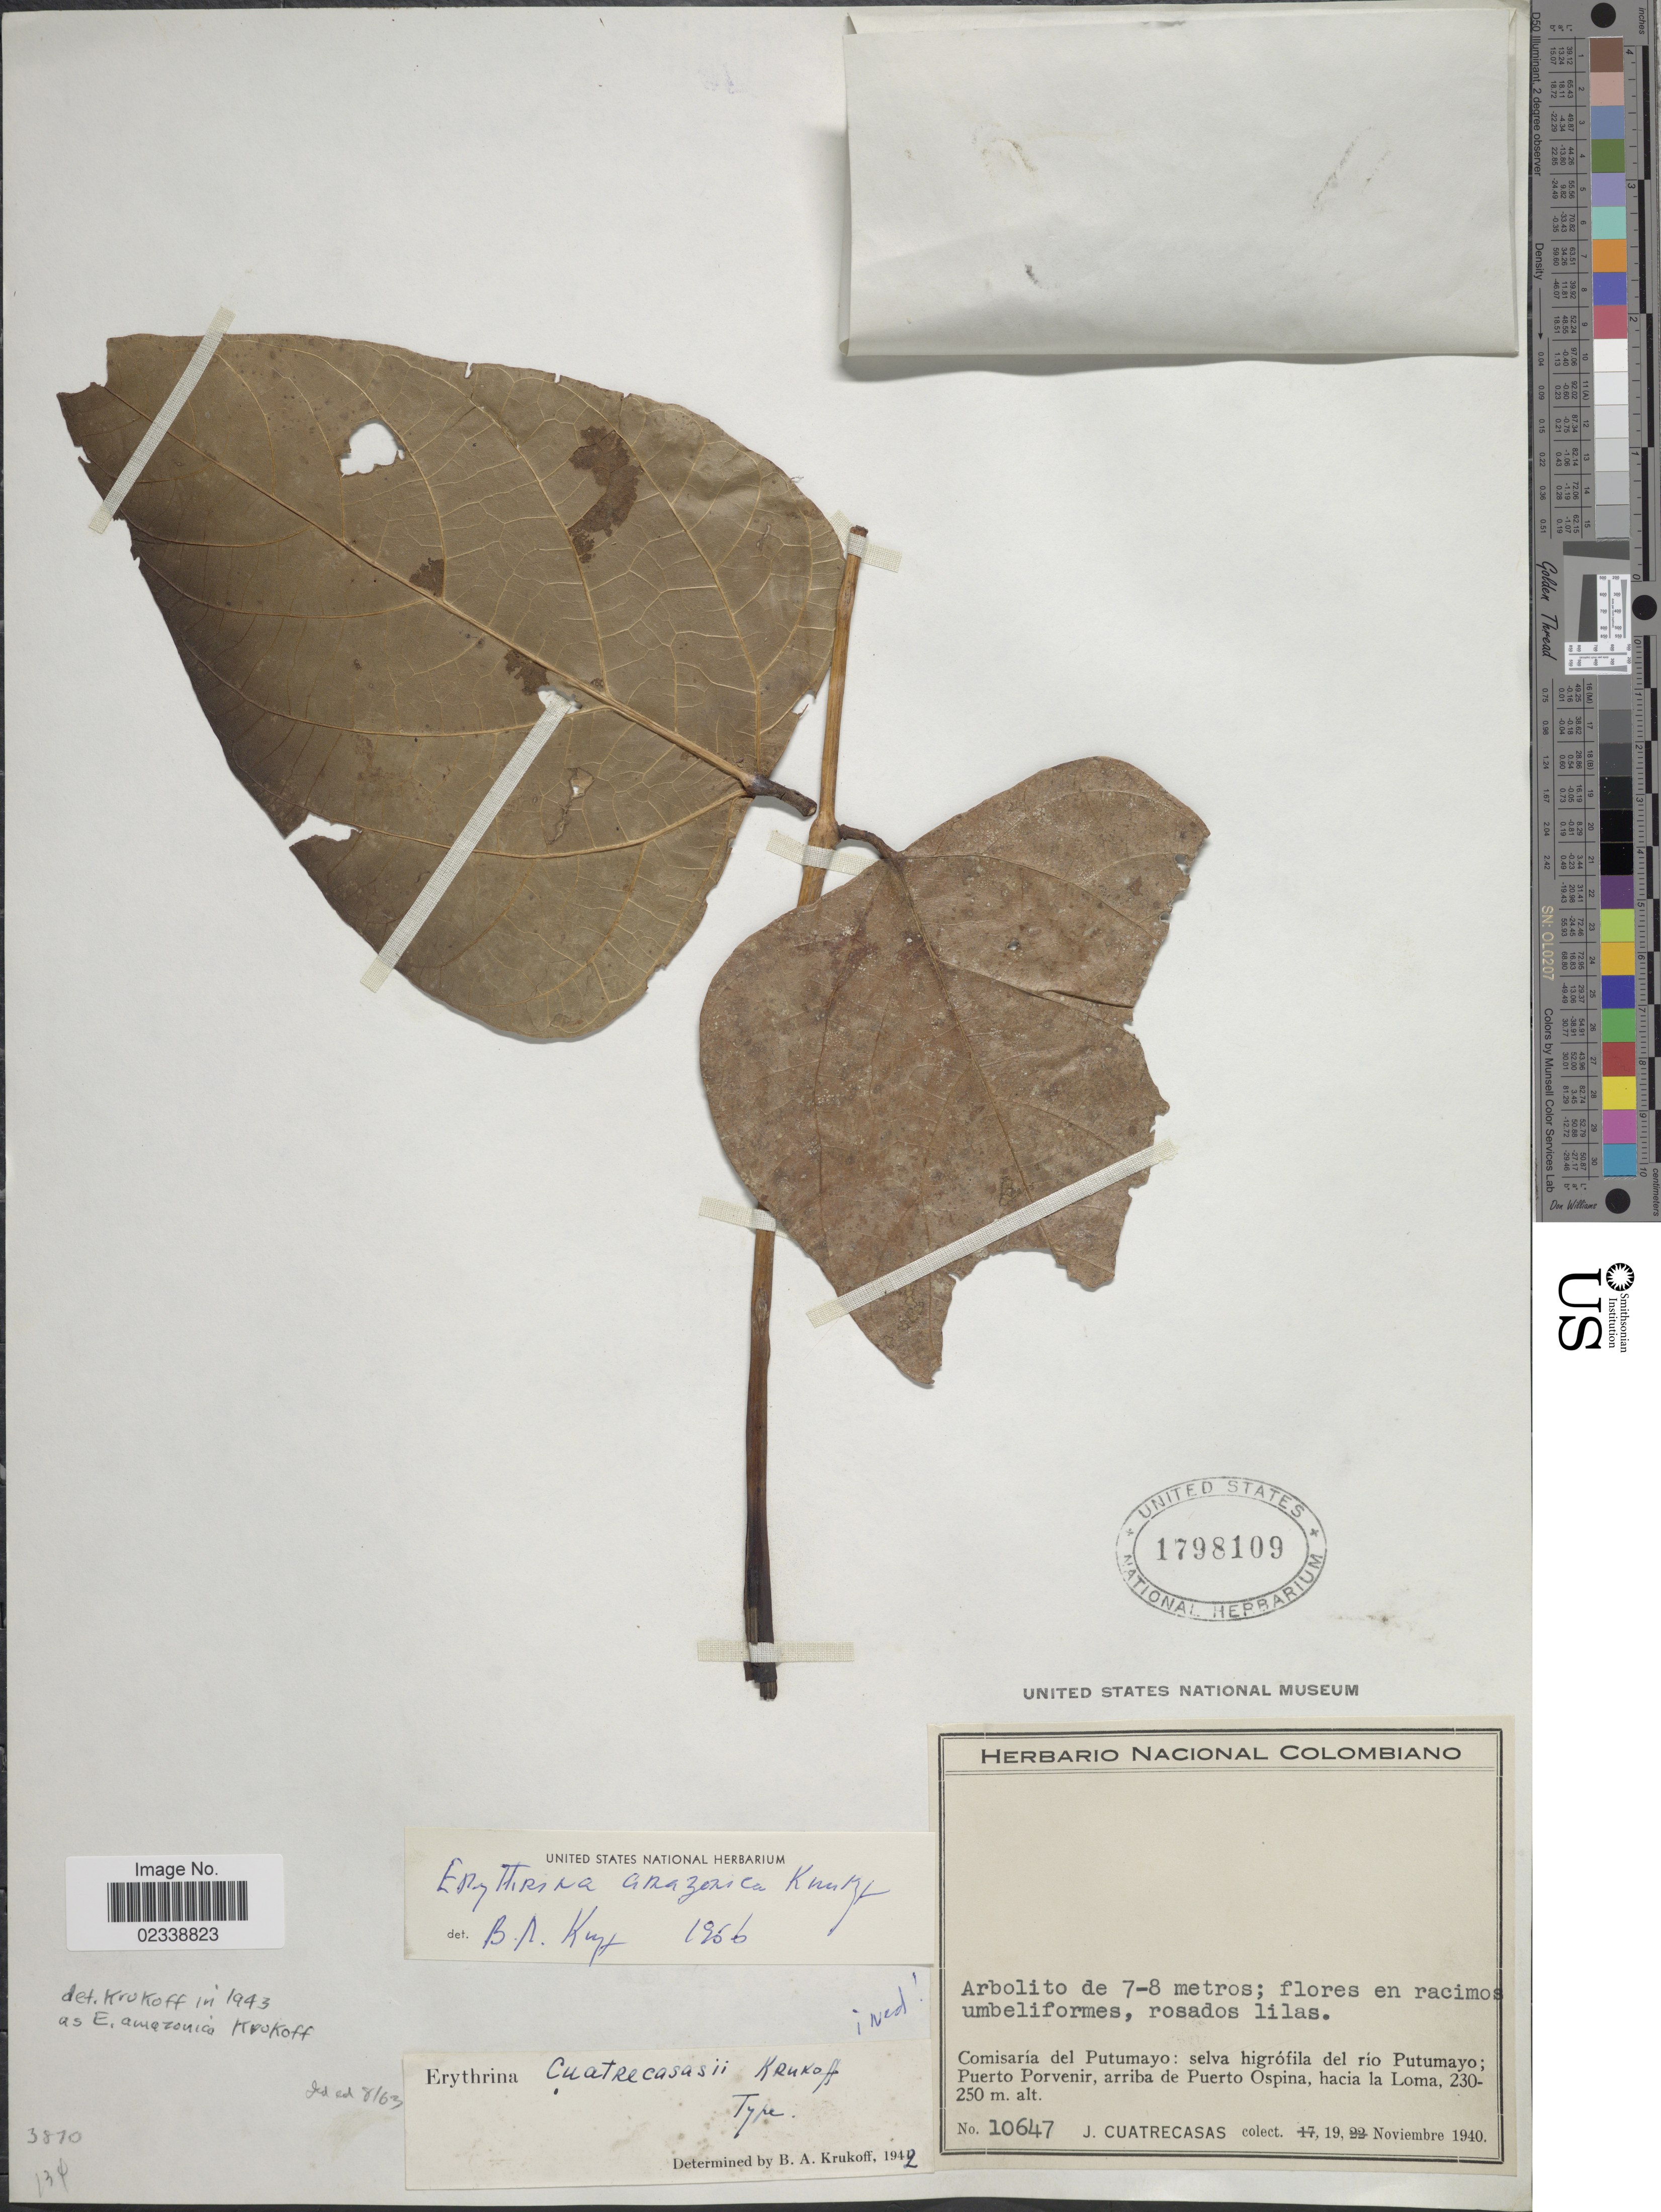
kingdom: Plantae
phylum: Tracheophyta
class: Magnoliopsida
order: Fabales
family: Fabaceae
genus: Erythrina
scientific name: Erythrina amazonica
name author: Kruk.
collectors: J. Cuatrecasas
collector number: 10647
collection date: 1940-11-19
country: Colombia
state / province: Putumayo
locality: Selva higrofila del Rio Putumayo, Puerto Porvenir, arriba de Puerto Ospina, hacia la Loma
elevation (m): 230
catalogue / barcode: US 1798109